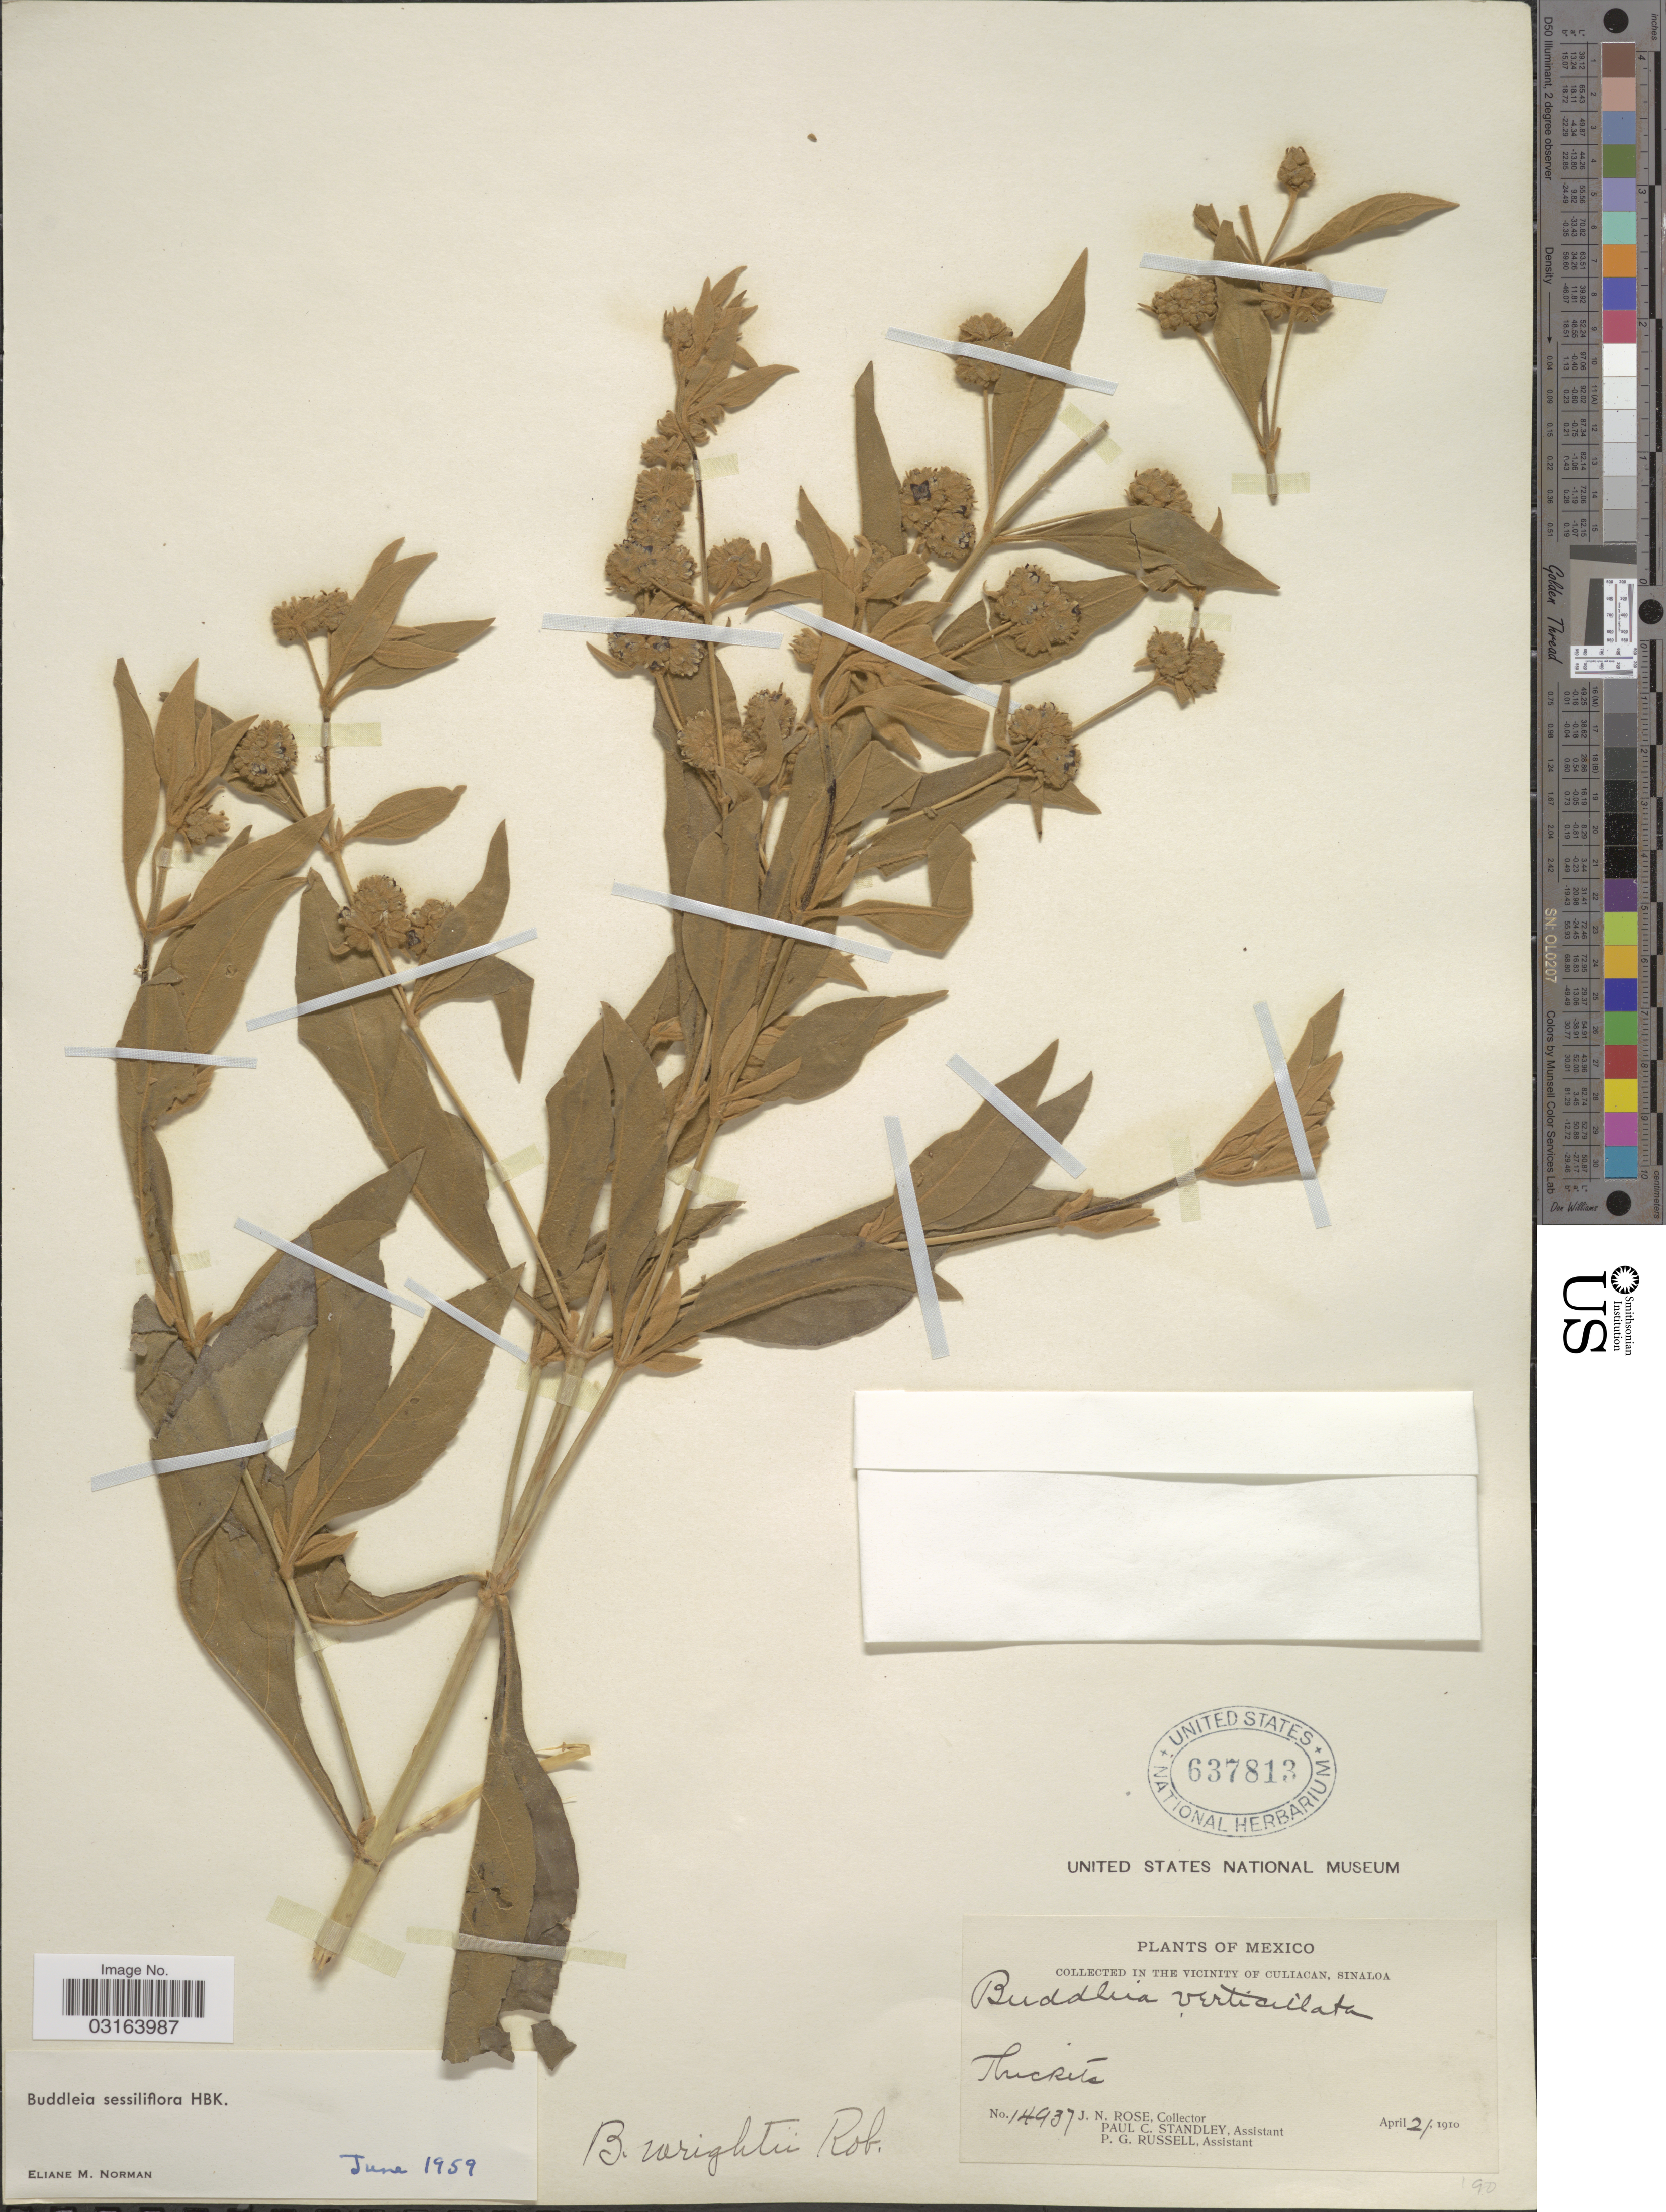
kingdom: Plantae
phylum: Tracheophyta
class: Magnoliopsida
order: Lamiales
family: Scrophulariaceae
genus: Buddleja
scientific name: Buddleja sessiliflora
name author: Kunth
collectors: J. N. Rose, P. C. Standley & P. G. Russell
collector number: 14937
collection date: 1910-04-21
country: Mexico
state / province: Sinaloa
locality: Vicinity of Culiacan.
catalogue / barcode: US 637813